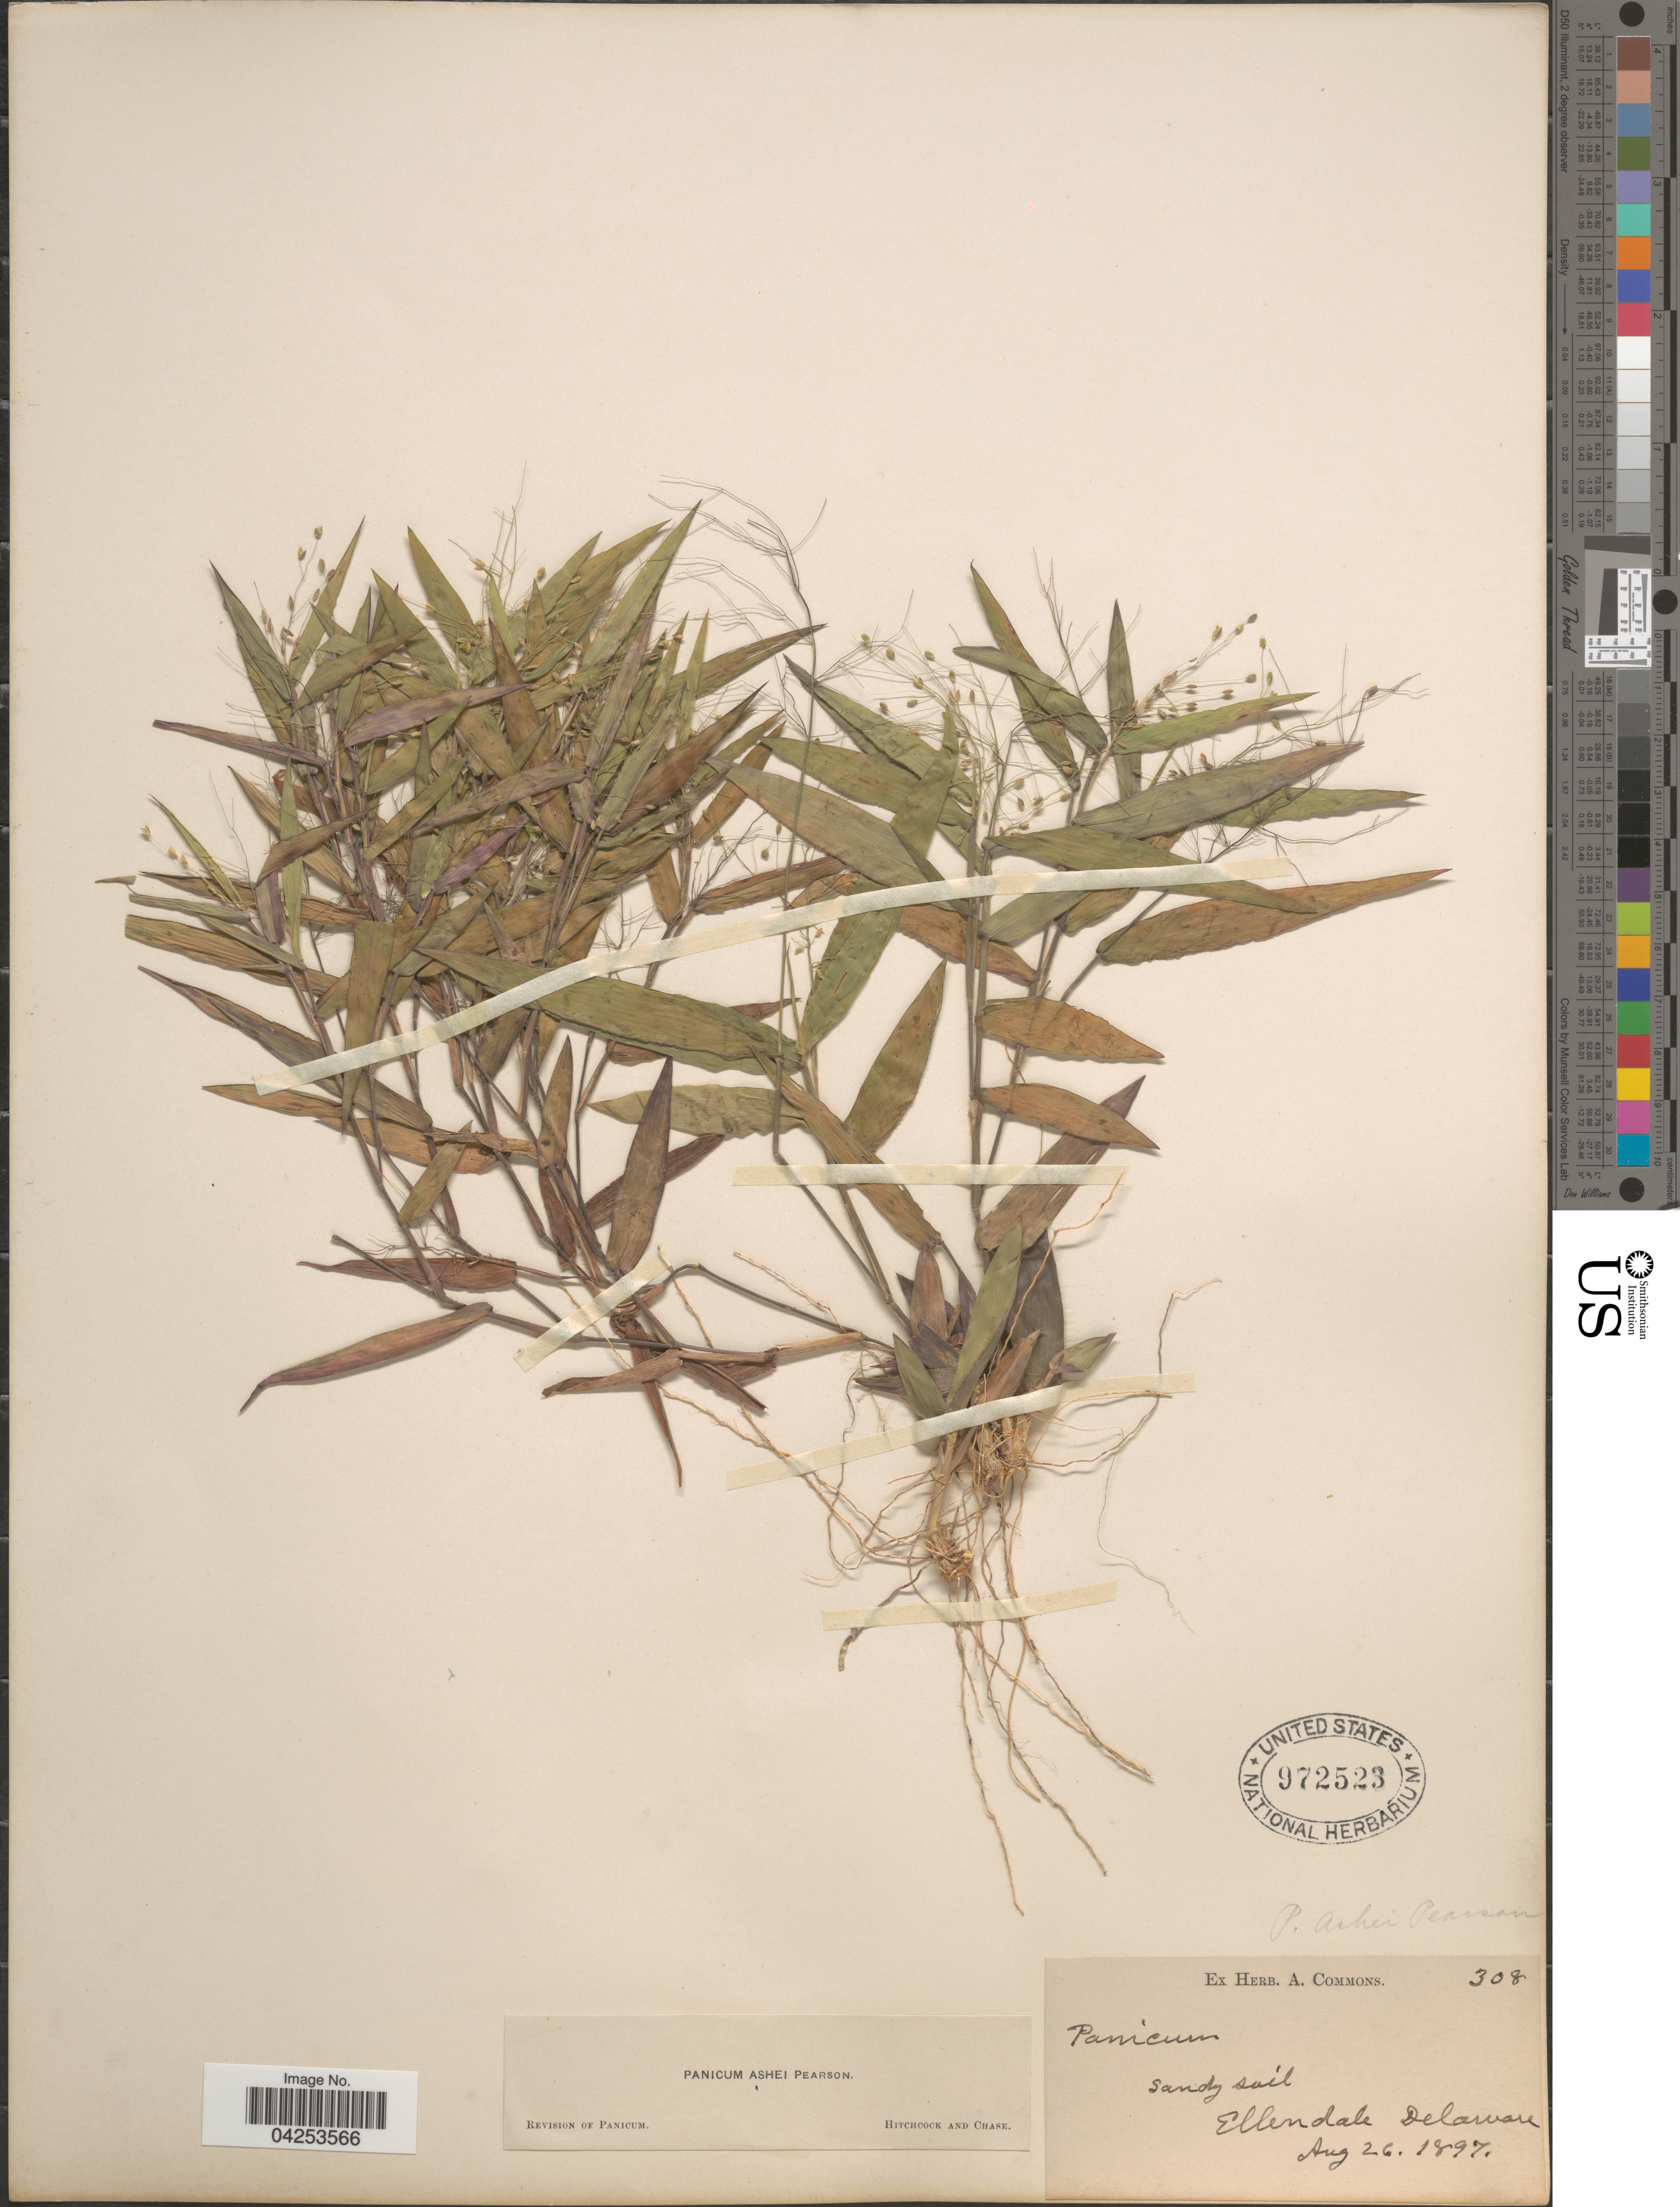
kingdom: Plantae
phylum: Tracheophyta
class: Liliopsida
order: Poales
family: Poaceae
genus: Dichanthelium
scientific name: Dichanthelium commutatum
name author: (Schult.) Gould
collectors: ex herb. A. Commons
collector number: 308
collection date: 1897-08-26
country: United States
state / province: Delaware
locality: Sandy soil Ellendale.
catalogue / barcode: US 972523